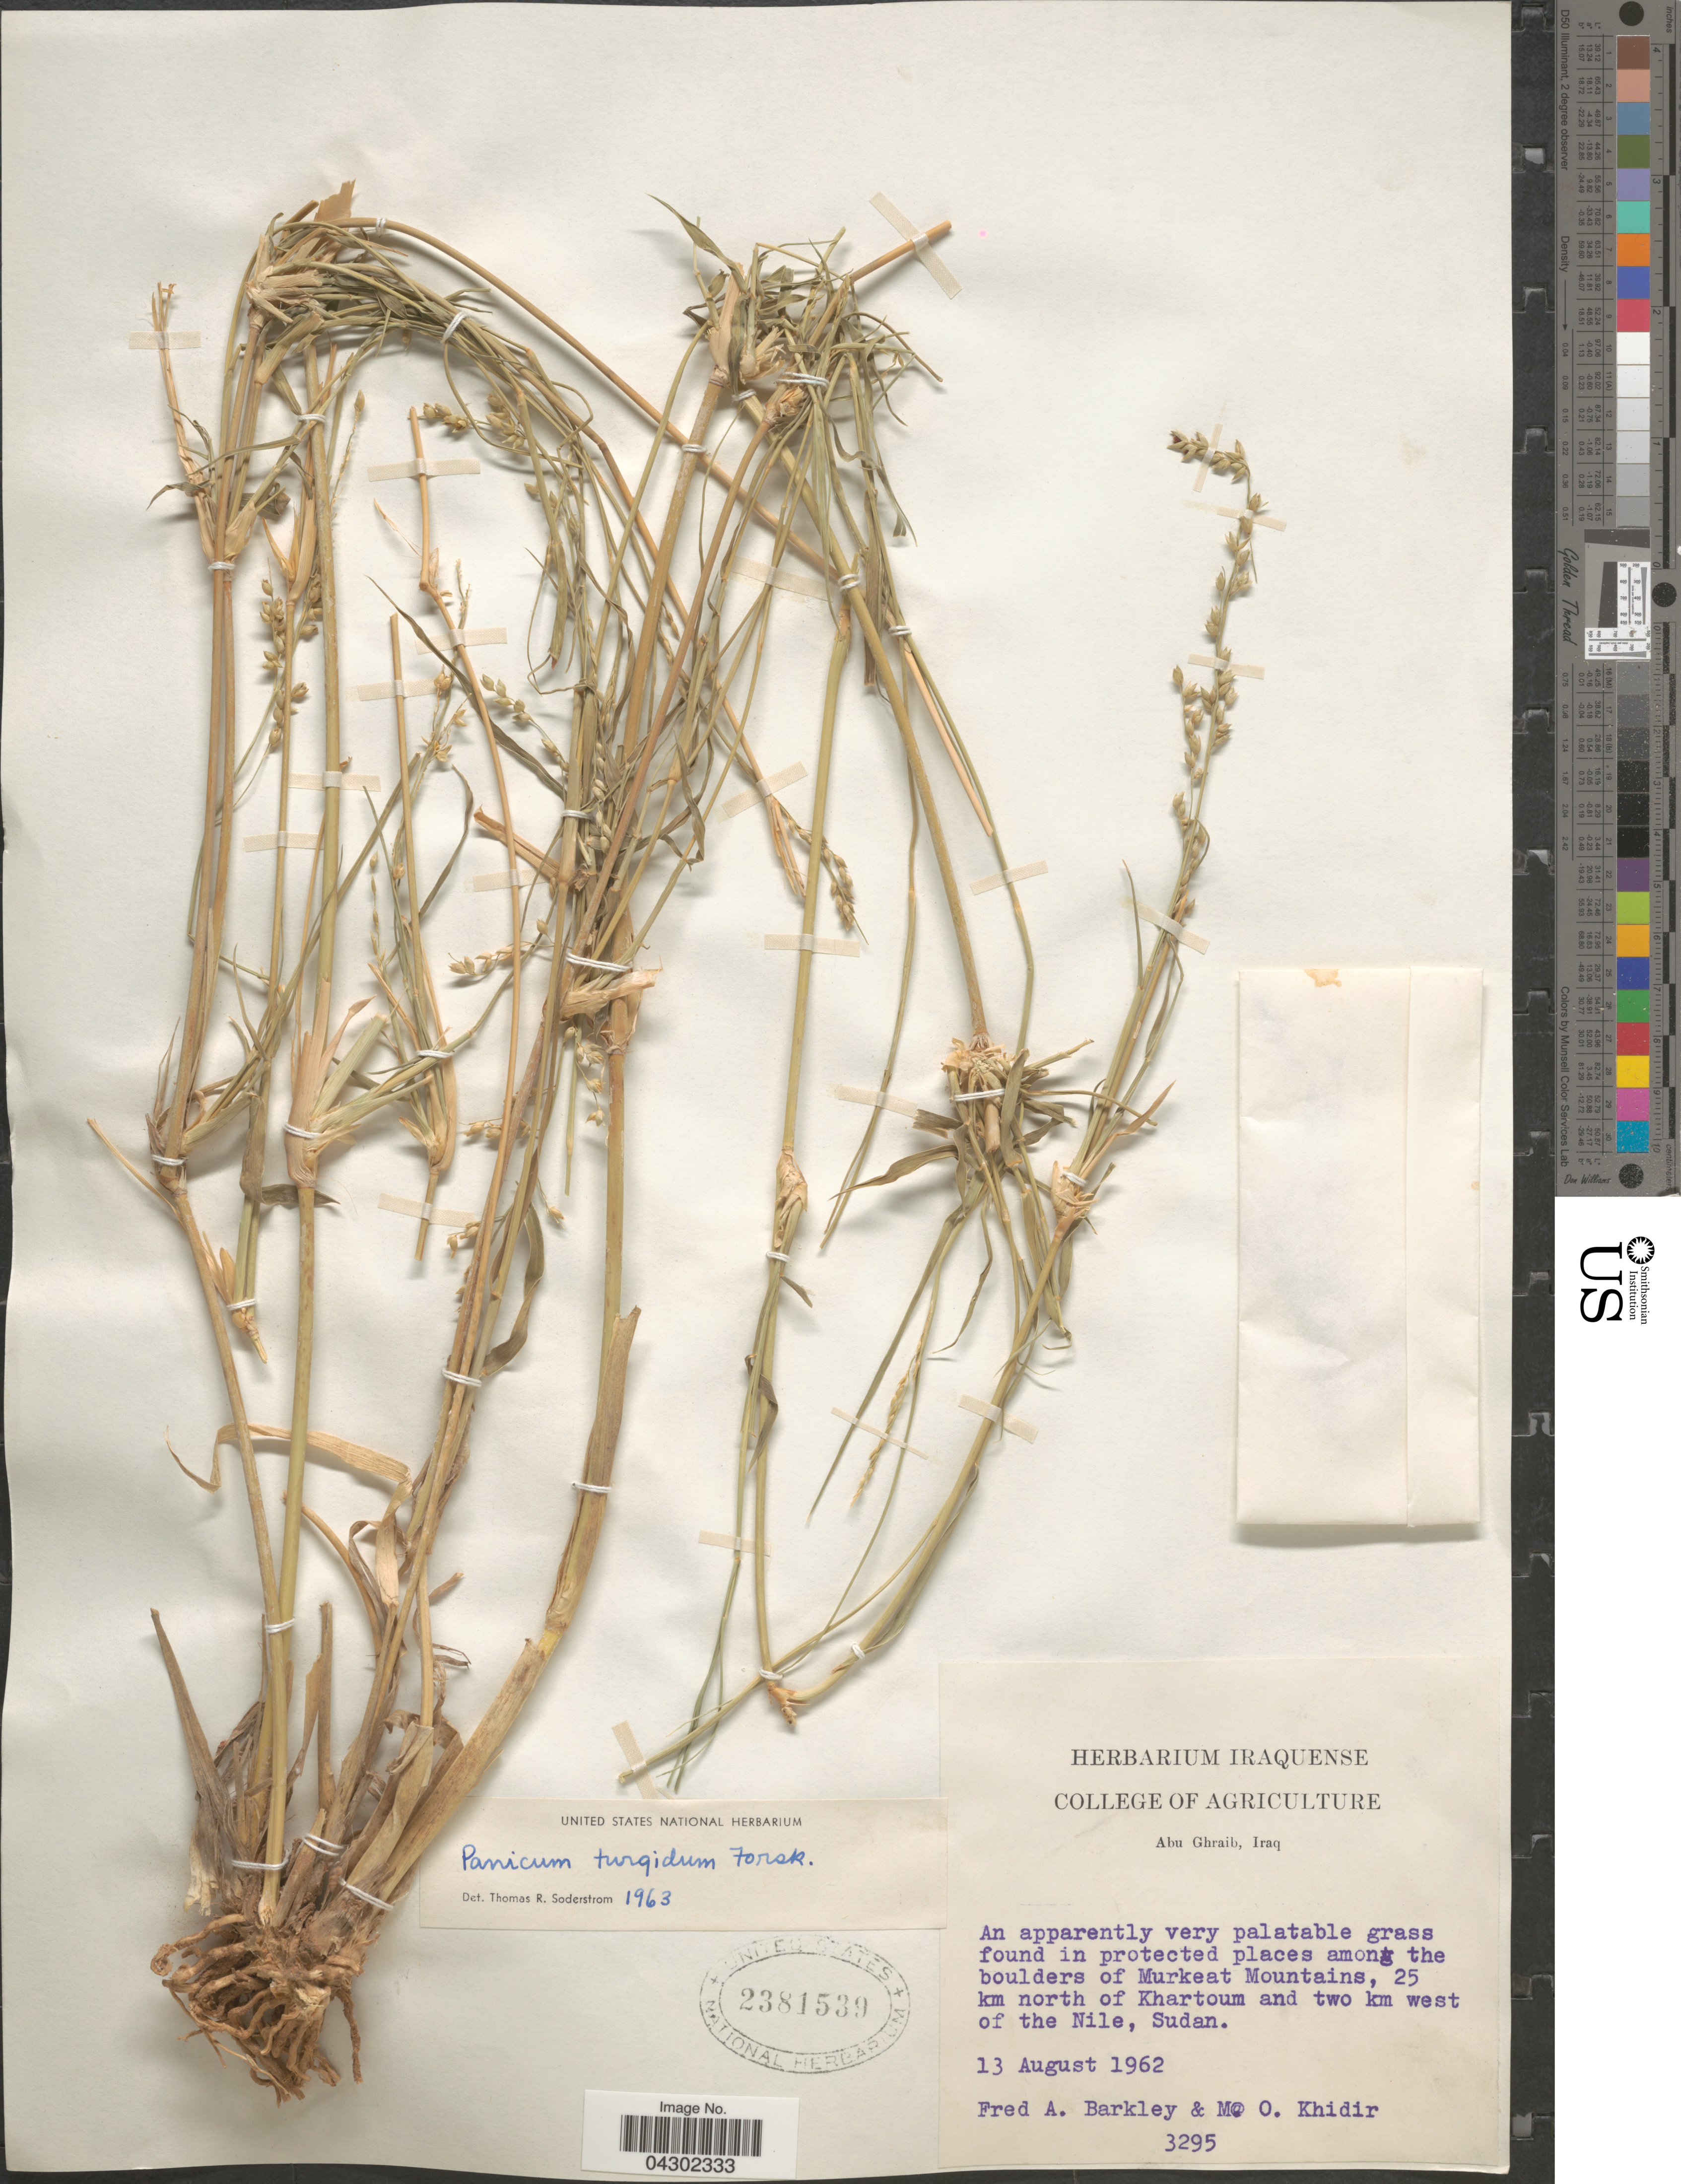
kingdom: Plantae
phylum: Tracheophyta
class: Liliopsida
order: Poales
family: Poaceae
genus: Panicum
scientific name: Panicum turgidum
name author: Forssk.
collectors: F. A. Barkley & M. Khidir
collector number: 3295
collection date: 1962-08-13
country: Sudan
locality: Among the boulders of Murkeat Mountains, 25 km north of Khartoum and two km west of the Nile, Sudan.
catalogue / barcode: US 2381539